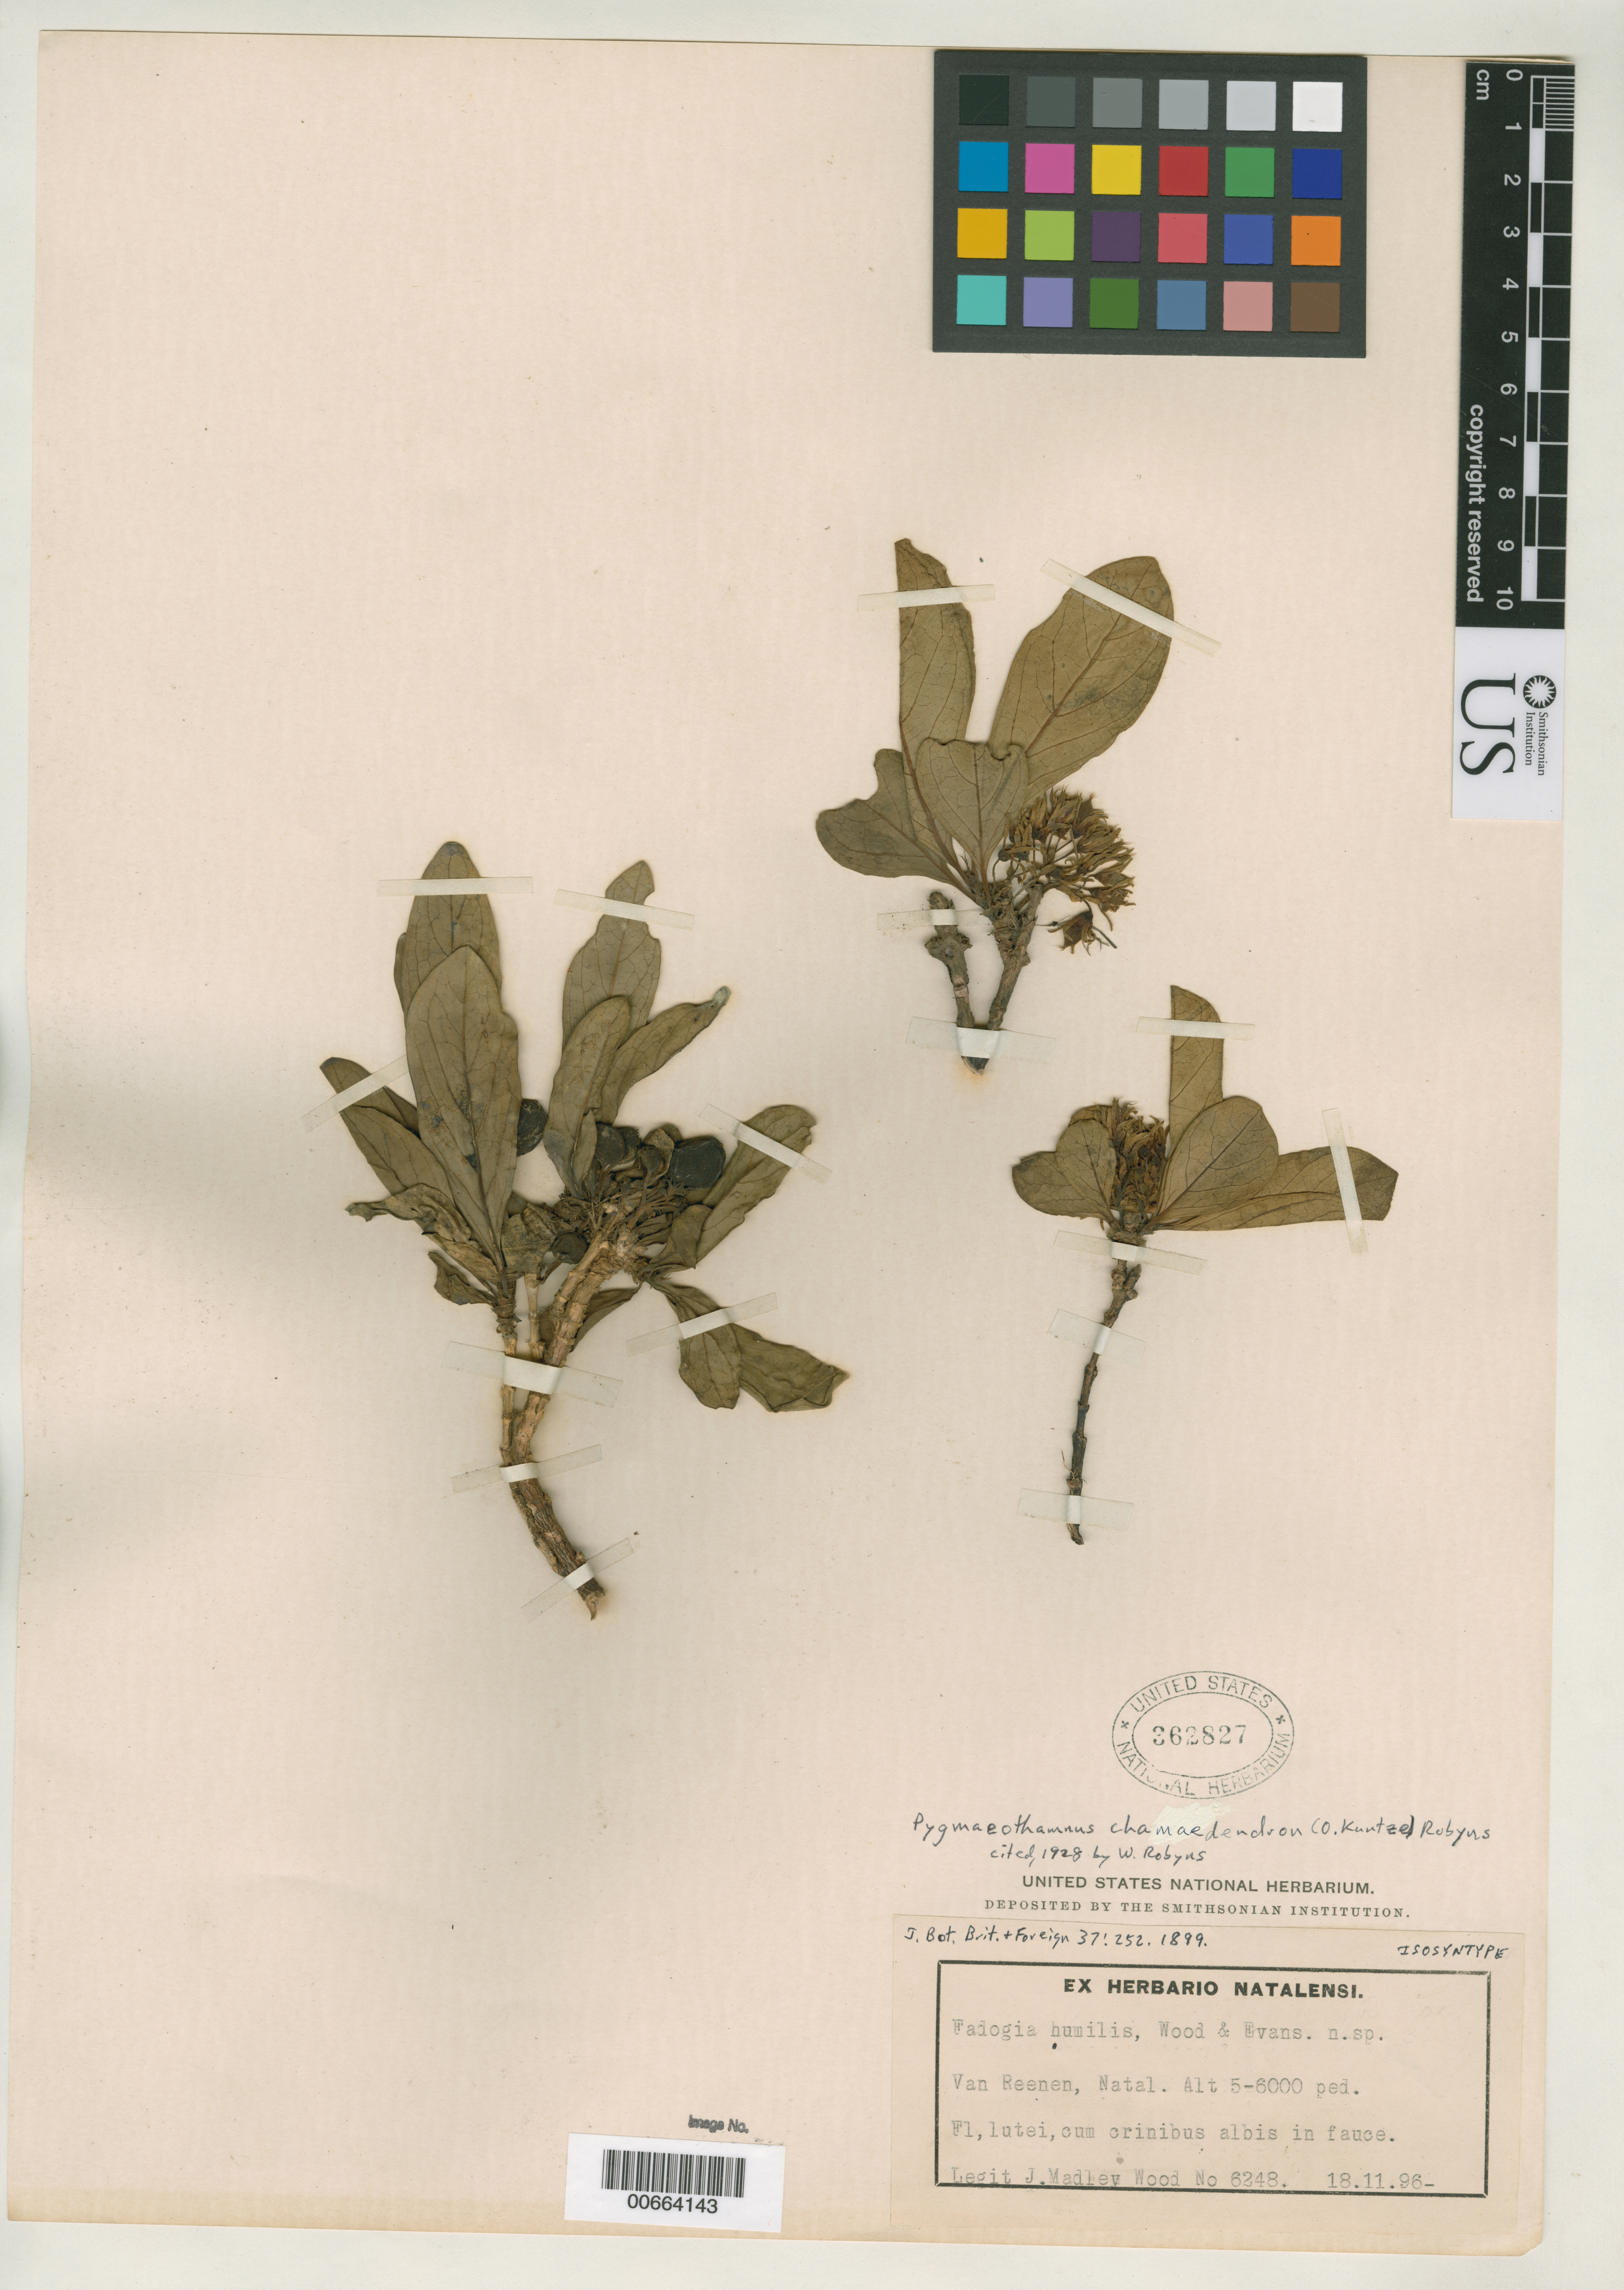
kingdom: Plantae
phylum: Tracheophyta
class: Magnoliopsida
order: Gentianales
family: Rubiaceae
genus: Fadogia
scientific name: Fadogia humilis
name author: J.M. Wood & M.S. Evans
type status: Isosyntype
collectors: J. M. Wood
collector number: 6248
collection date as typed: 18 Nov 1896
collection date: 1896-11-18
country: South Africa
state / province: KwaZulu-Natal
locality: Van Reenen.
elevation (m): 1524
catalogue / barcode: US 362827